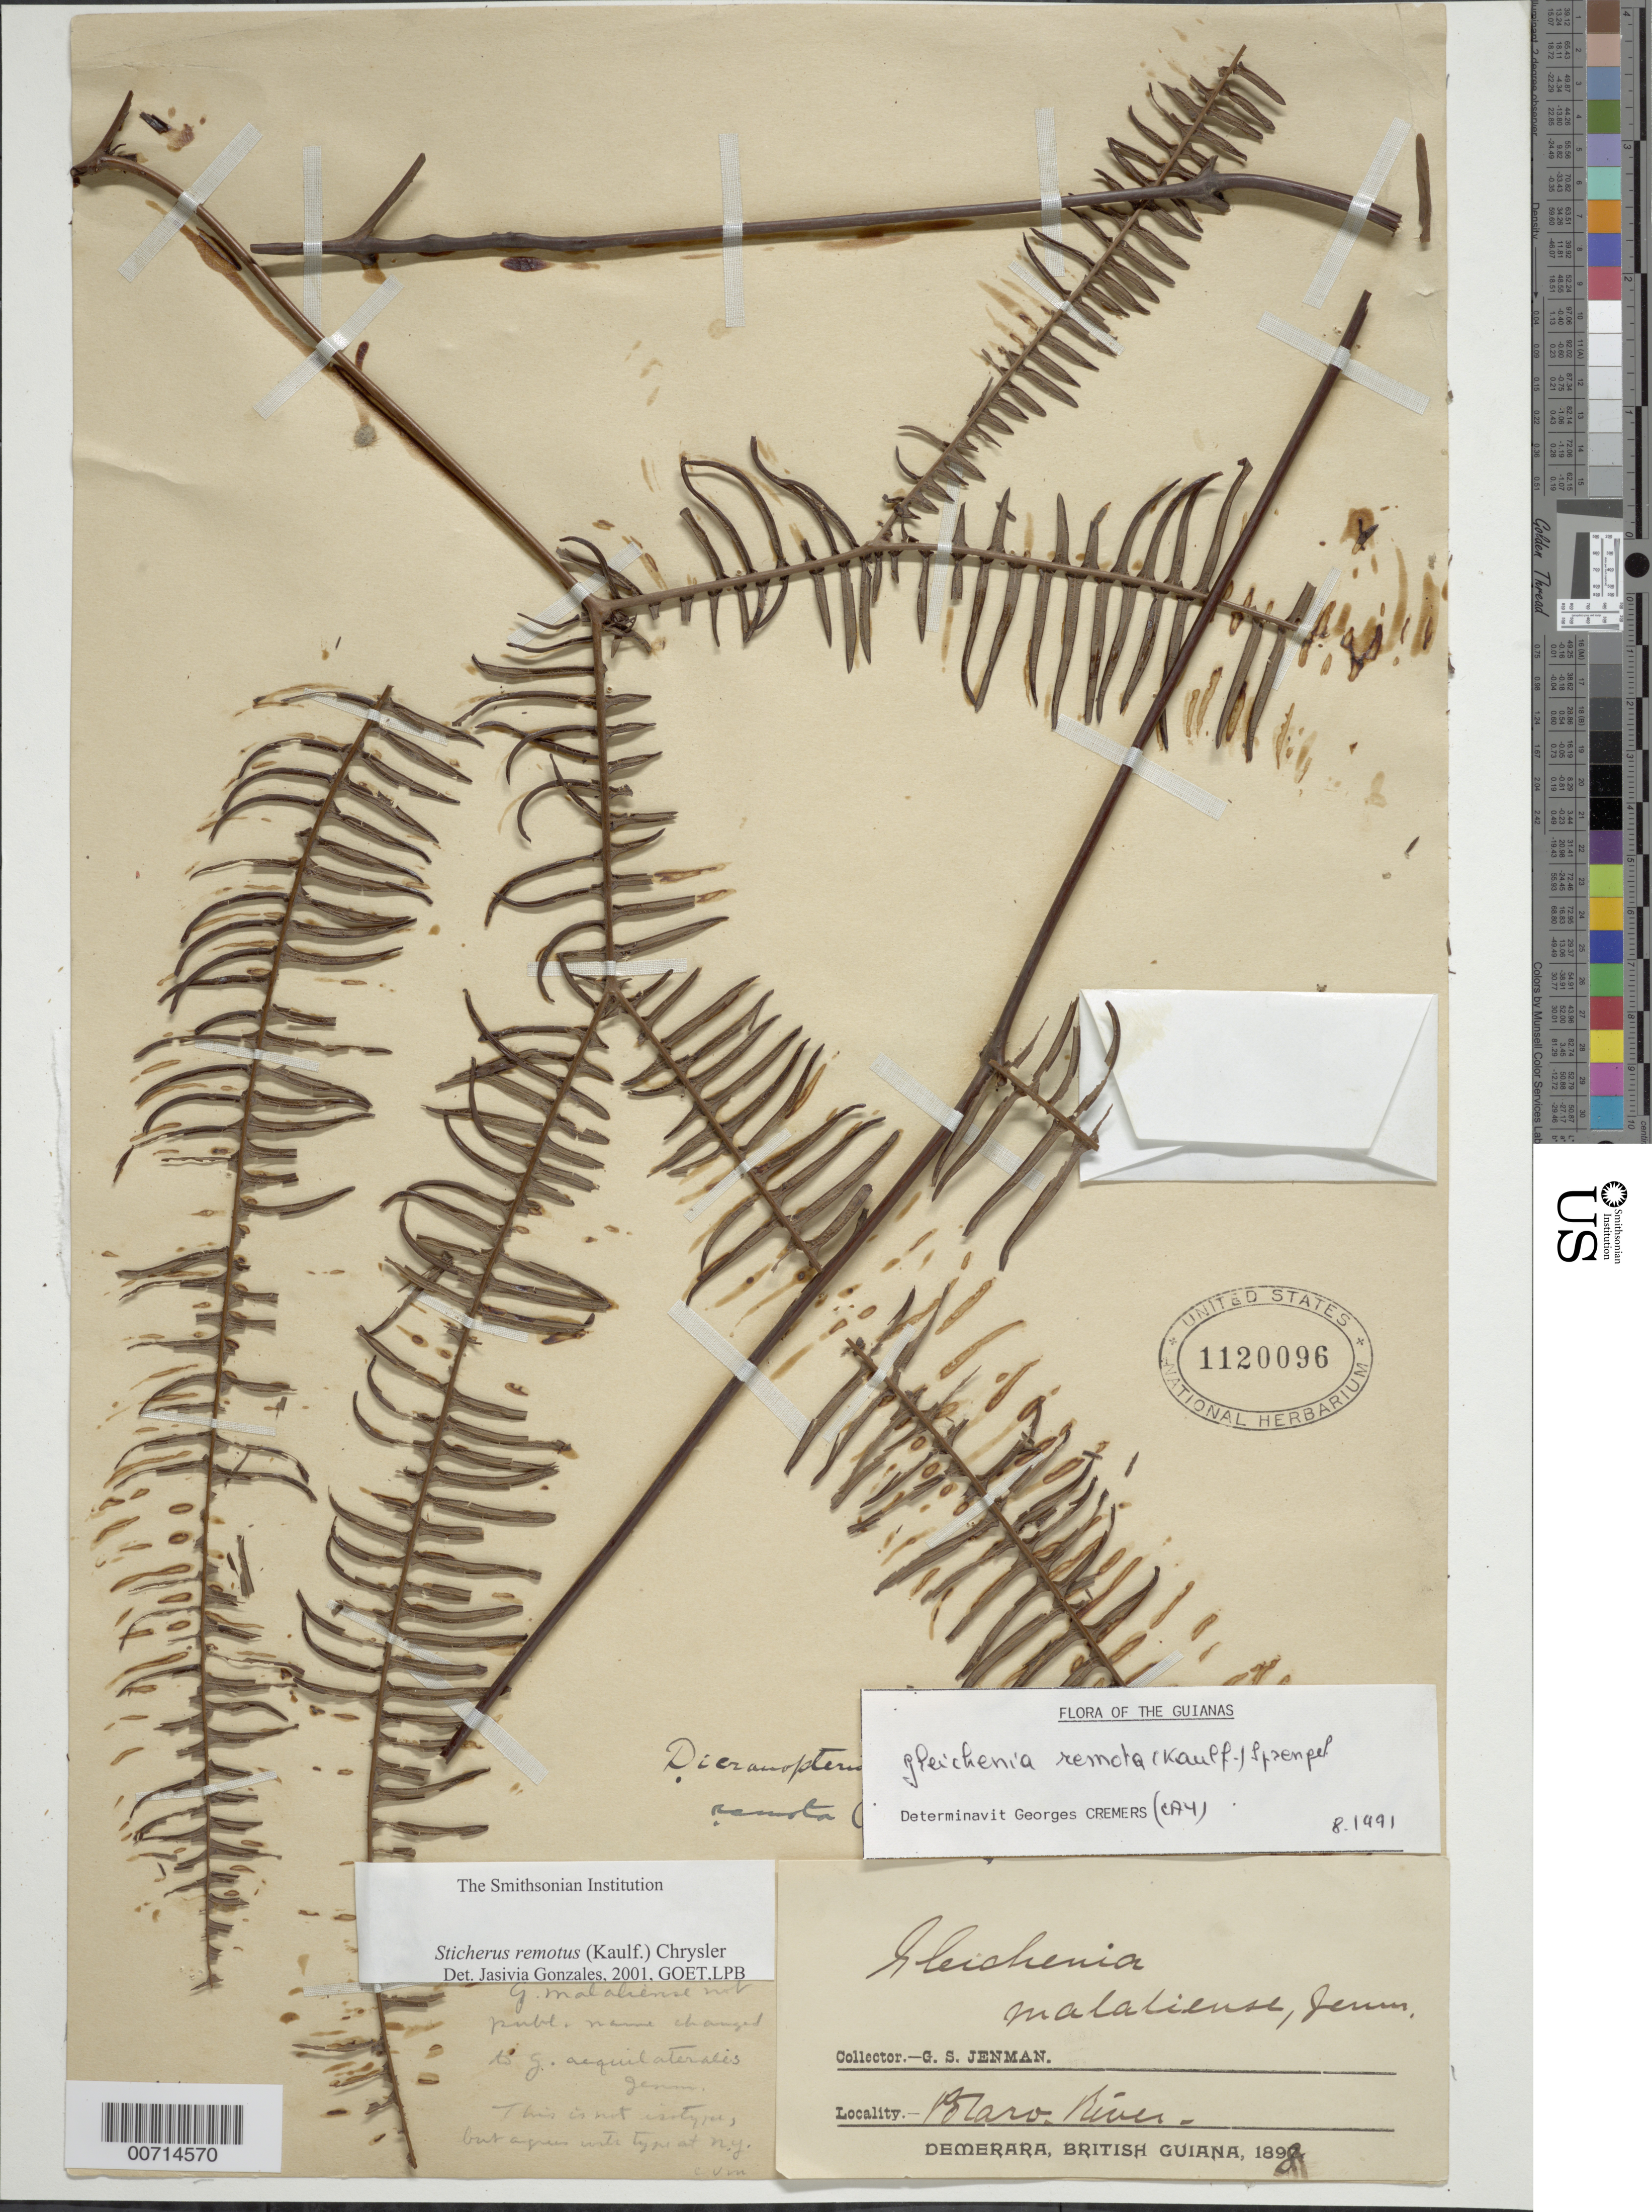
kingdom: Plantae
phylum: Tracheophyta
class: Polypodiopsida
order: Gleicheniales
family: Gleicheniaceae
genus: Sticherus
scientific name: Sticherus remotus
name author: (Kaulf.) Chrysler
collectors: G. S. Jenman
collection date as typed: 1989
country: Guyana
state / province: Potaro-Siparuni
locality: Potaro R., Demerara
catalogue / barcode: US 1120096